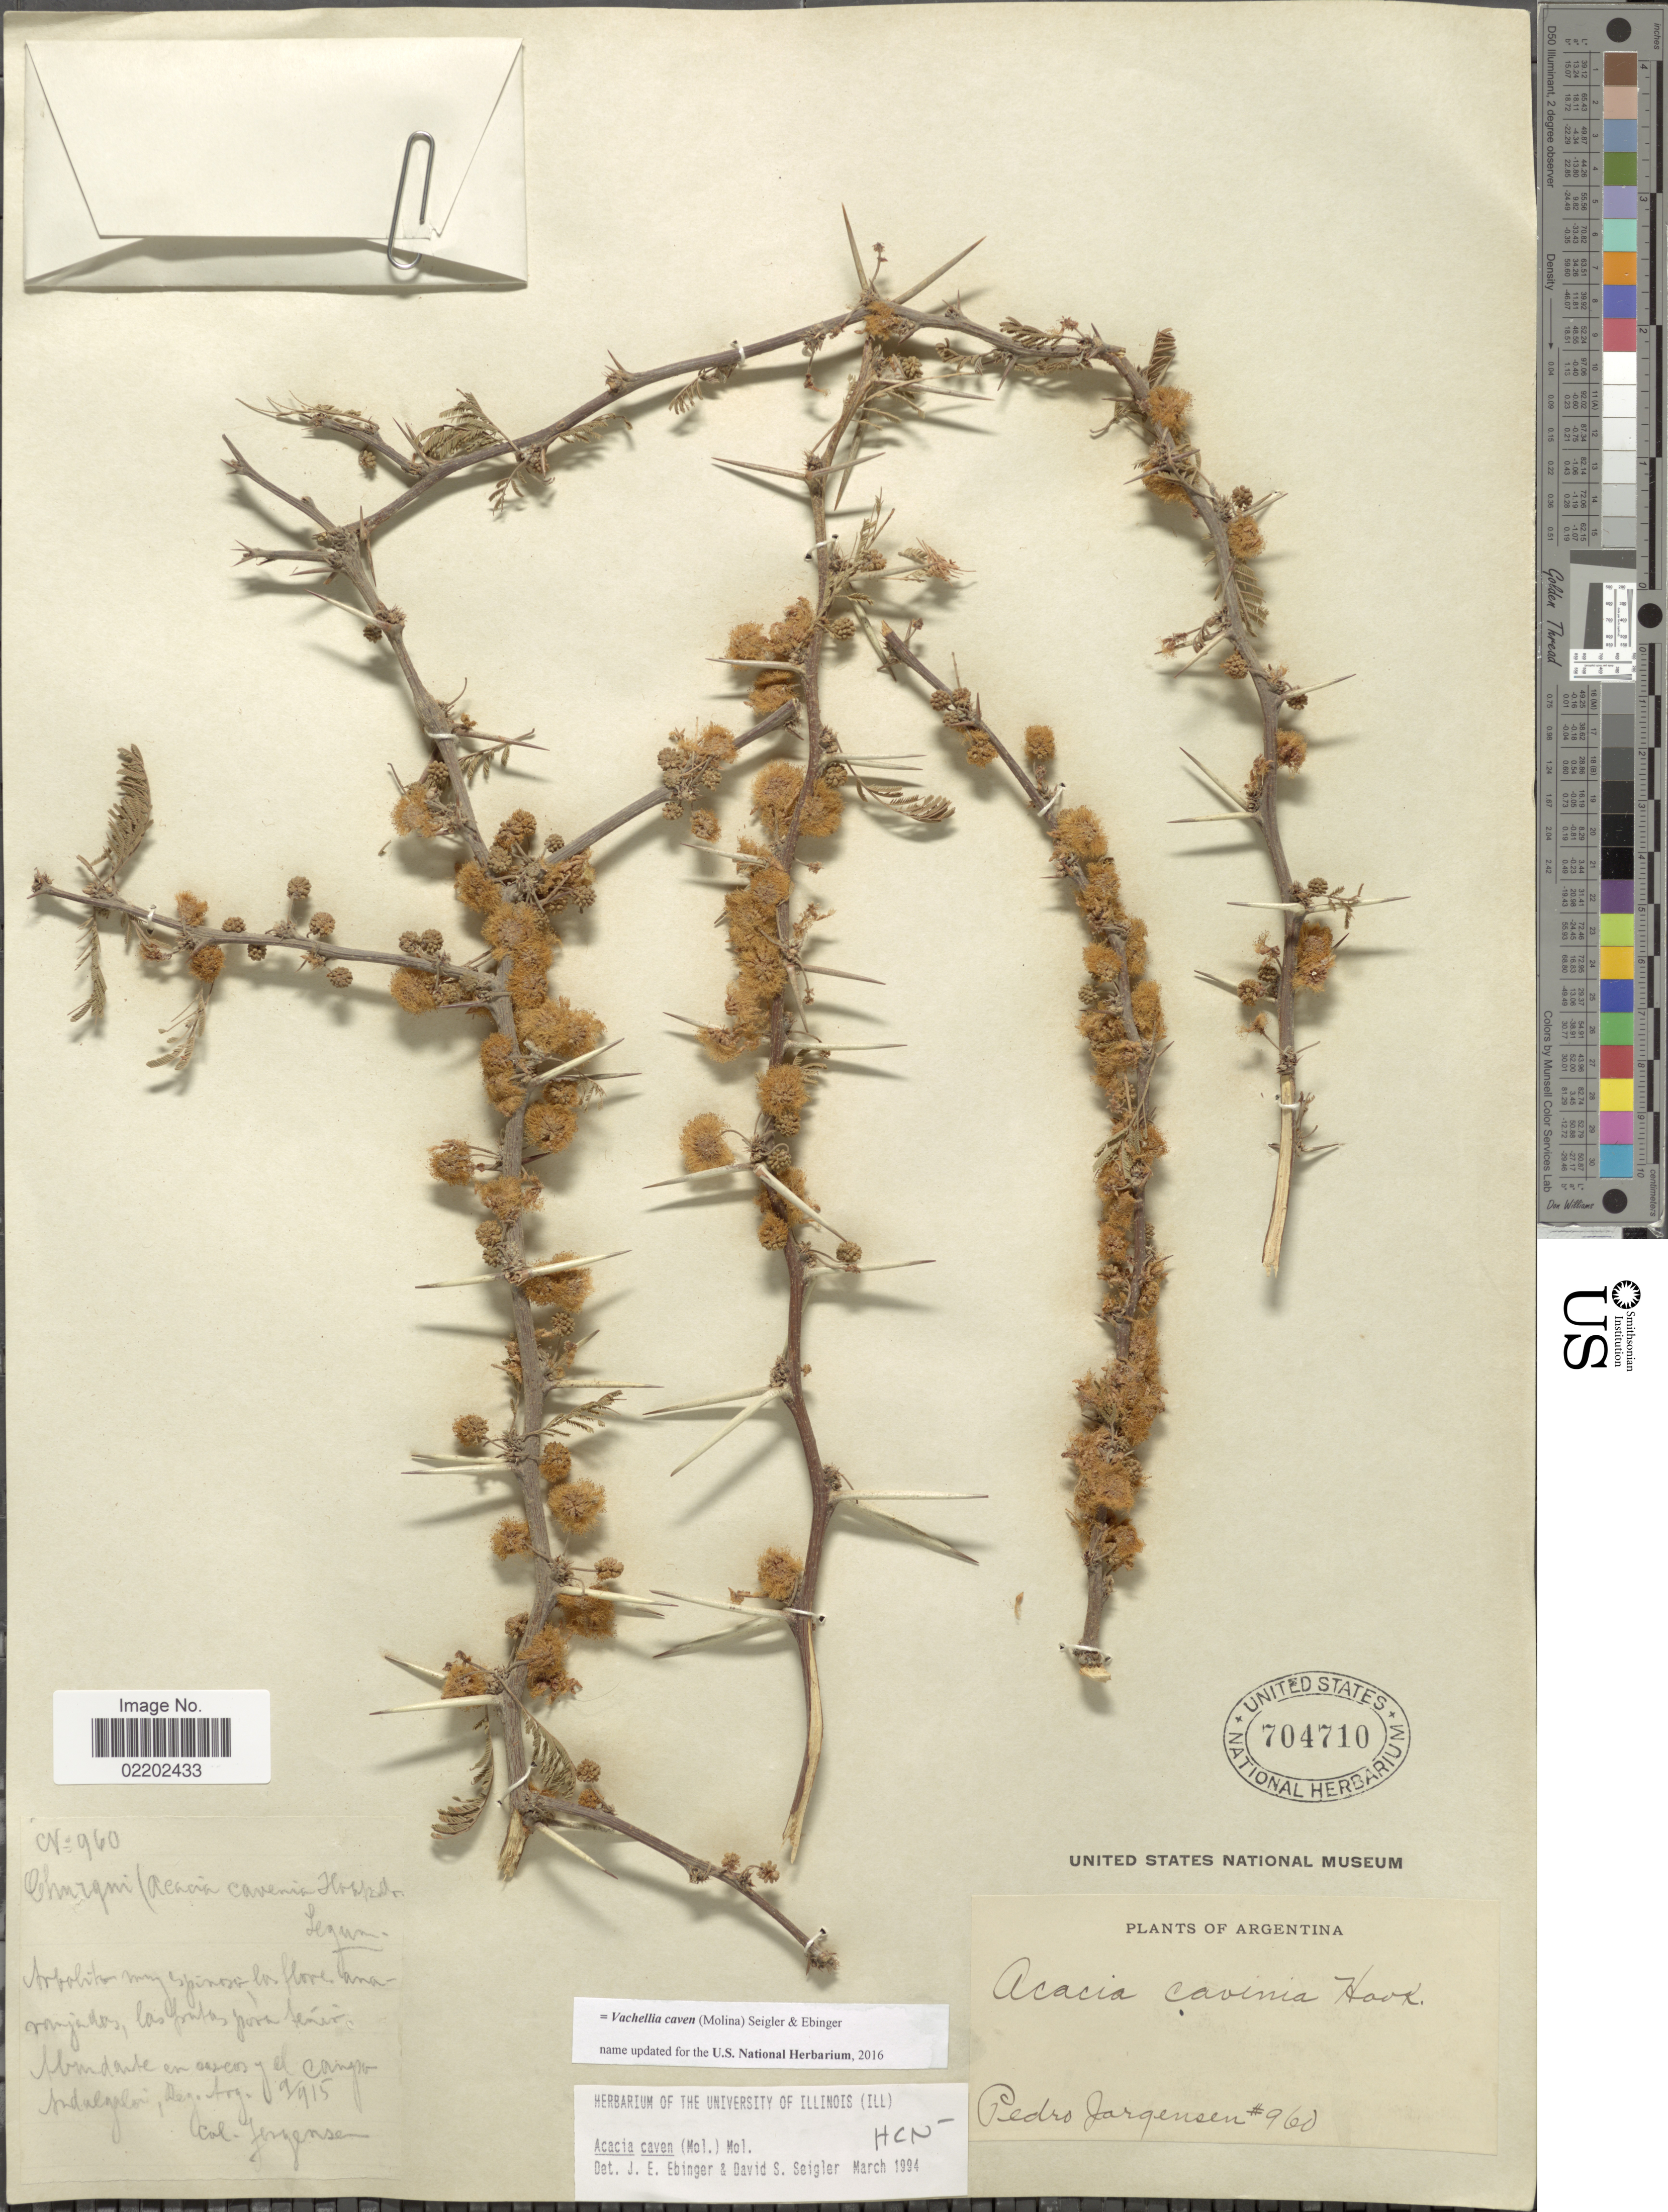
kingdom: Plantae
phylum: Tracheophyta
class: Magnoliopsida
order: Fabales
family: Fabaceae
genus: Vachellia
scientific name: Vachellia caven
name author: (Molina) Seigler & Ebinger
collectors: P. Jörgensen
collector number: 960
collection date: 1915-09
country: Argentina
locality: Abudante en cascos y el campo Andagala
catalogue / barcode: US 704710